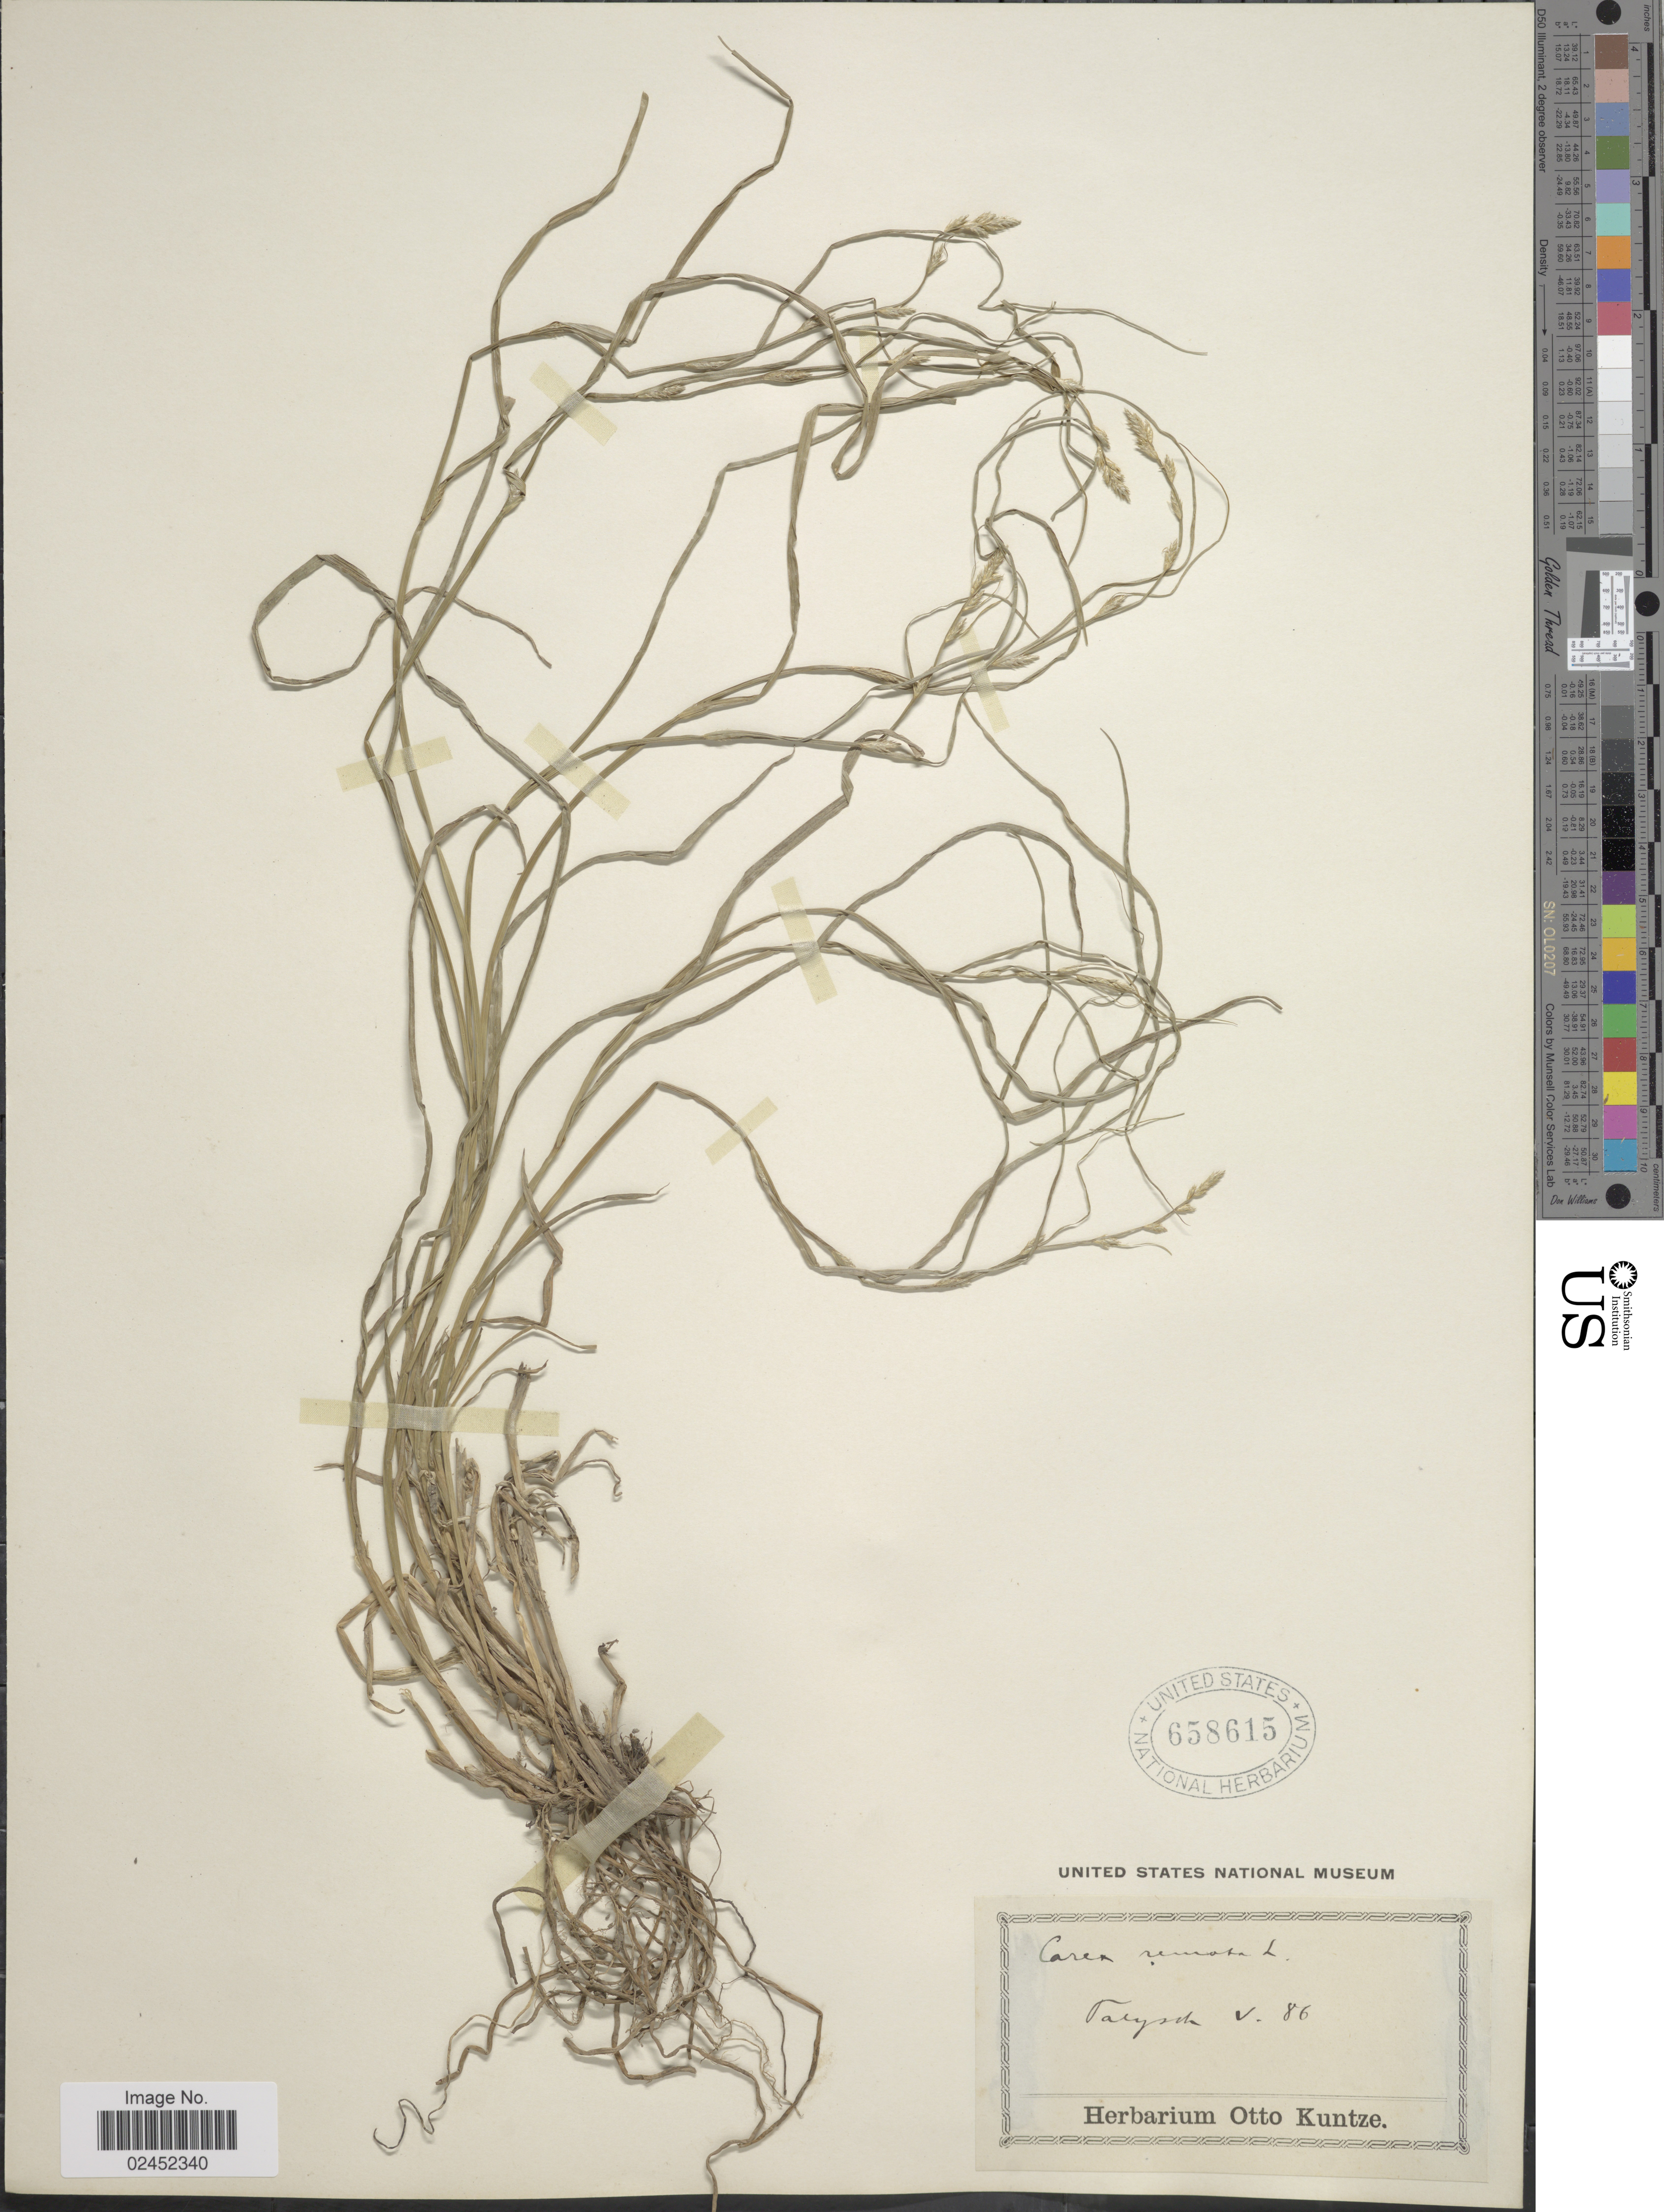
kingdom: Plantae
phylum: Tracheophyta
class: Liliopsida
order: Poales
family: Cyperaceae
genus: Carex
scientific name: Carex remota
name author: L.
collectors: ex herb. Otto Kuntze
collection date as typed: Transcribed d/m/y: /5/86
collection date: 1886-05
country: Azerbaijan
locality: Talysch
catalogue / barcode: US 658615